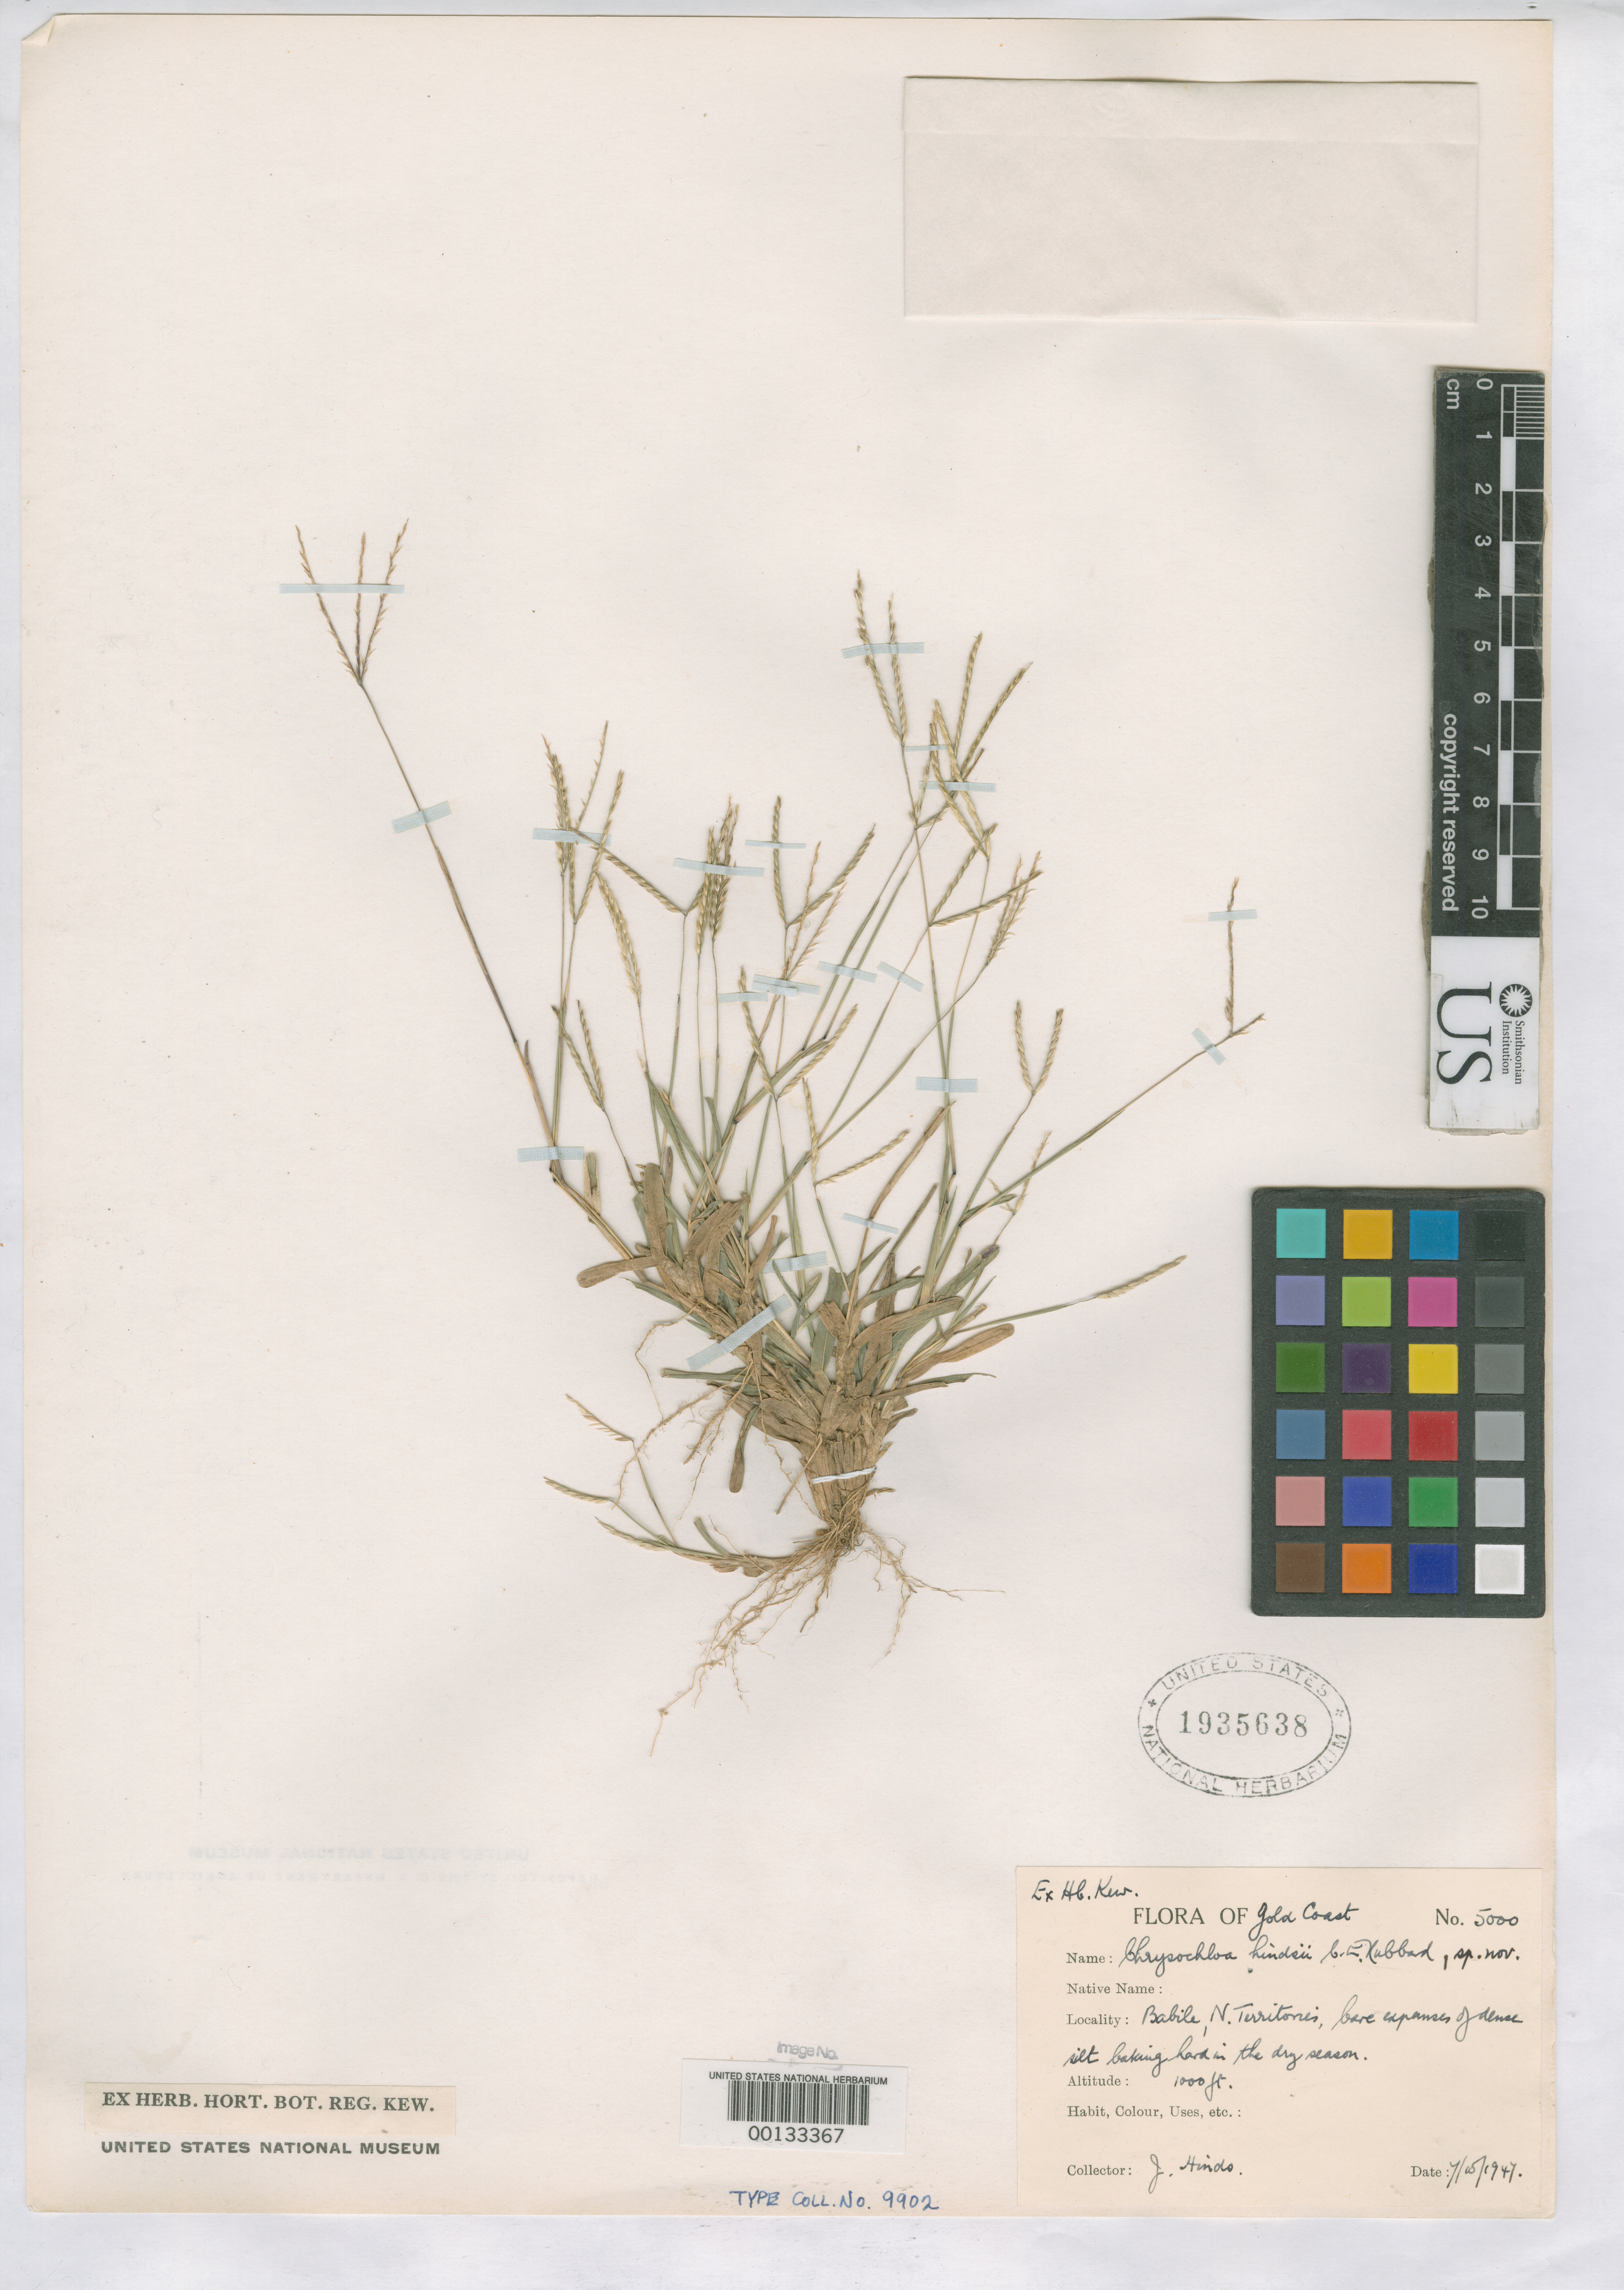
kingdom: Plantae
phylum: Tracheophyta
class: Liliopsida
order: Poales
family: Poaceae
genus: Chrysochloa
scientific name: Chrysochloa hindsii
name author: C.E. Hubb.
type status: Holotype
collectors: J. Hinds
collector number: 5000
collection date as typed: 07 Oct 1947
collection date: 1947-10-07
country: Ghana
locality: Babile; alt. 1000 ft.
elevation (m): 305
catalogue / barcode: US 1935638